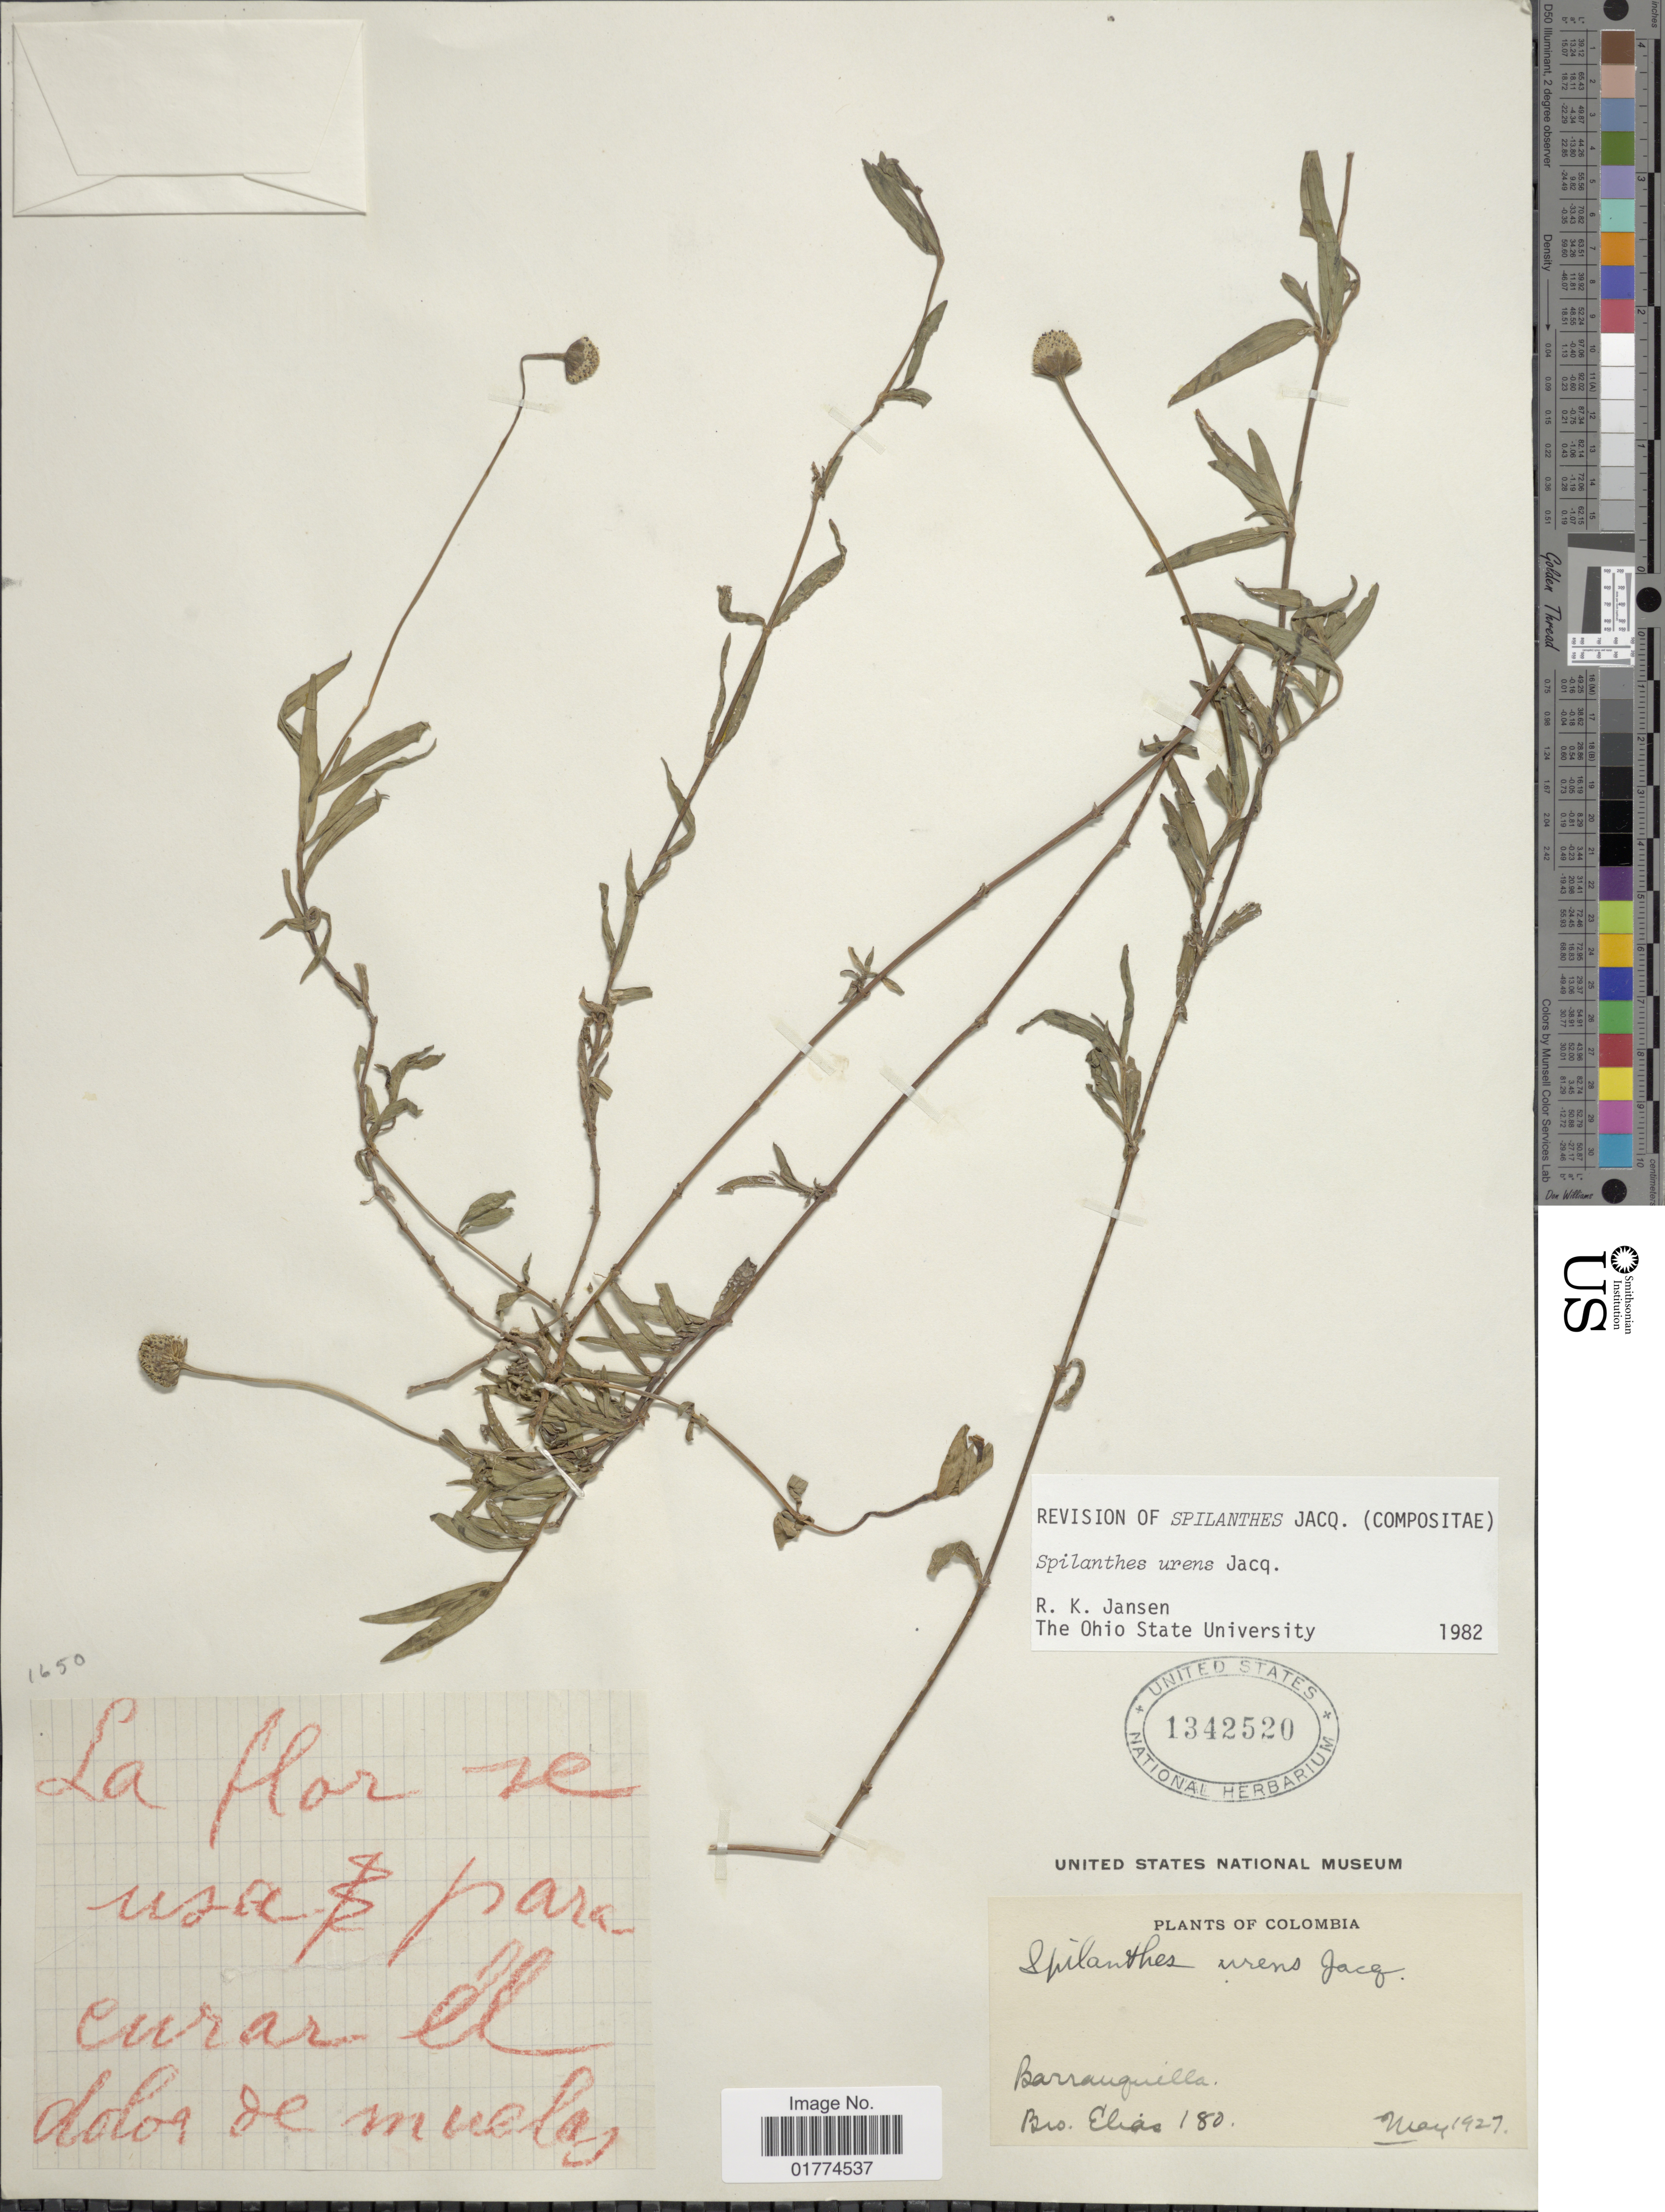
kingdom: Plantae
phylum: Tracheophyta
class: Magnoliopsida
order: Asterales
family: Asteraceae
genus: Spilanthes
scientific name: Spilanthes urens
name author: Jacq.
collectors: Bro. Elias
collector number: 180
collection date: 1927-05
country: Colombia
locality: Barranquilla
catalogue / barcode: US 1342520